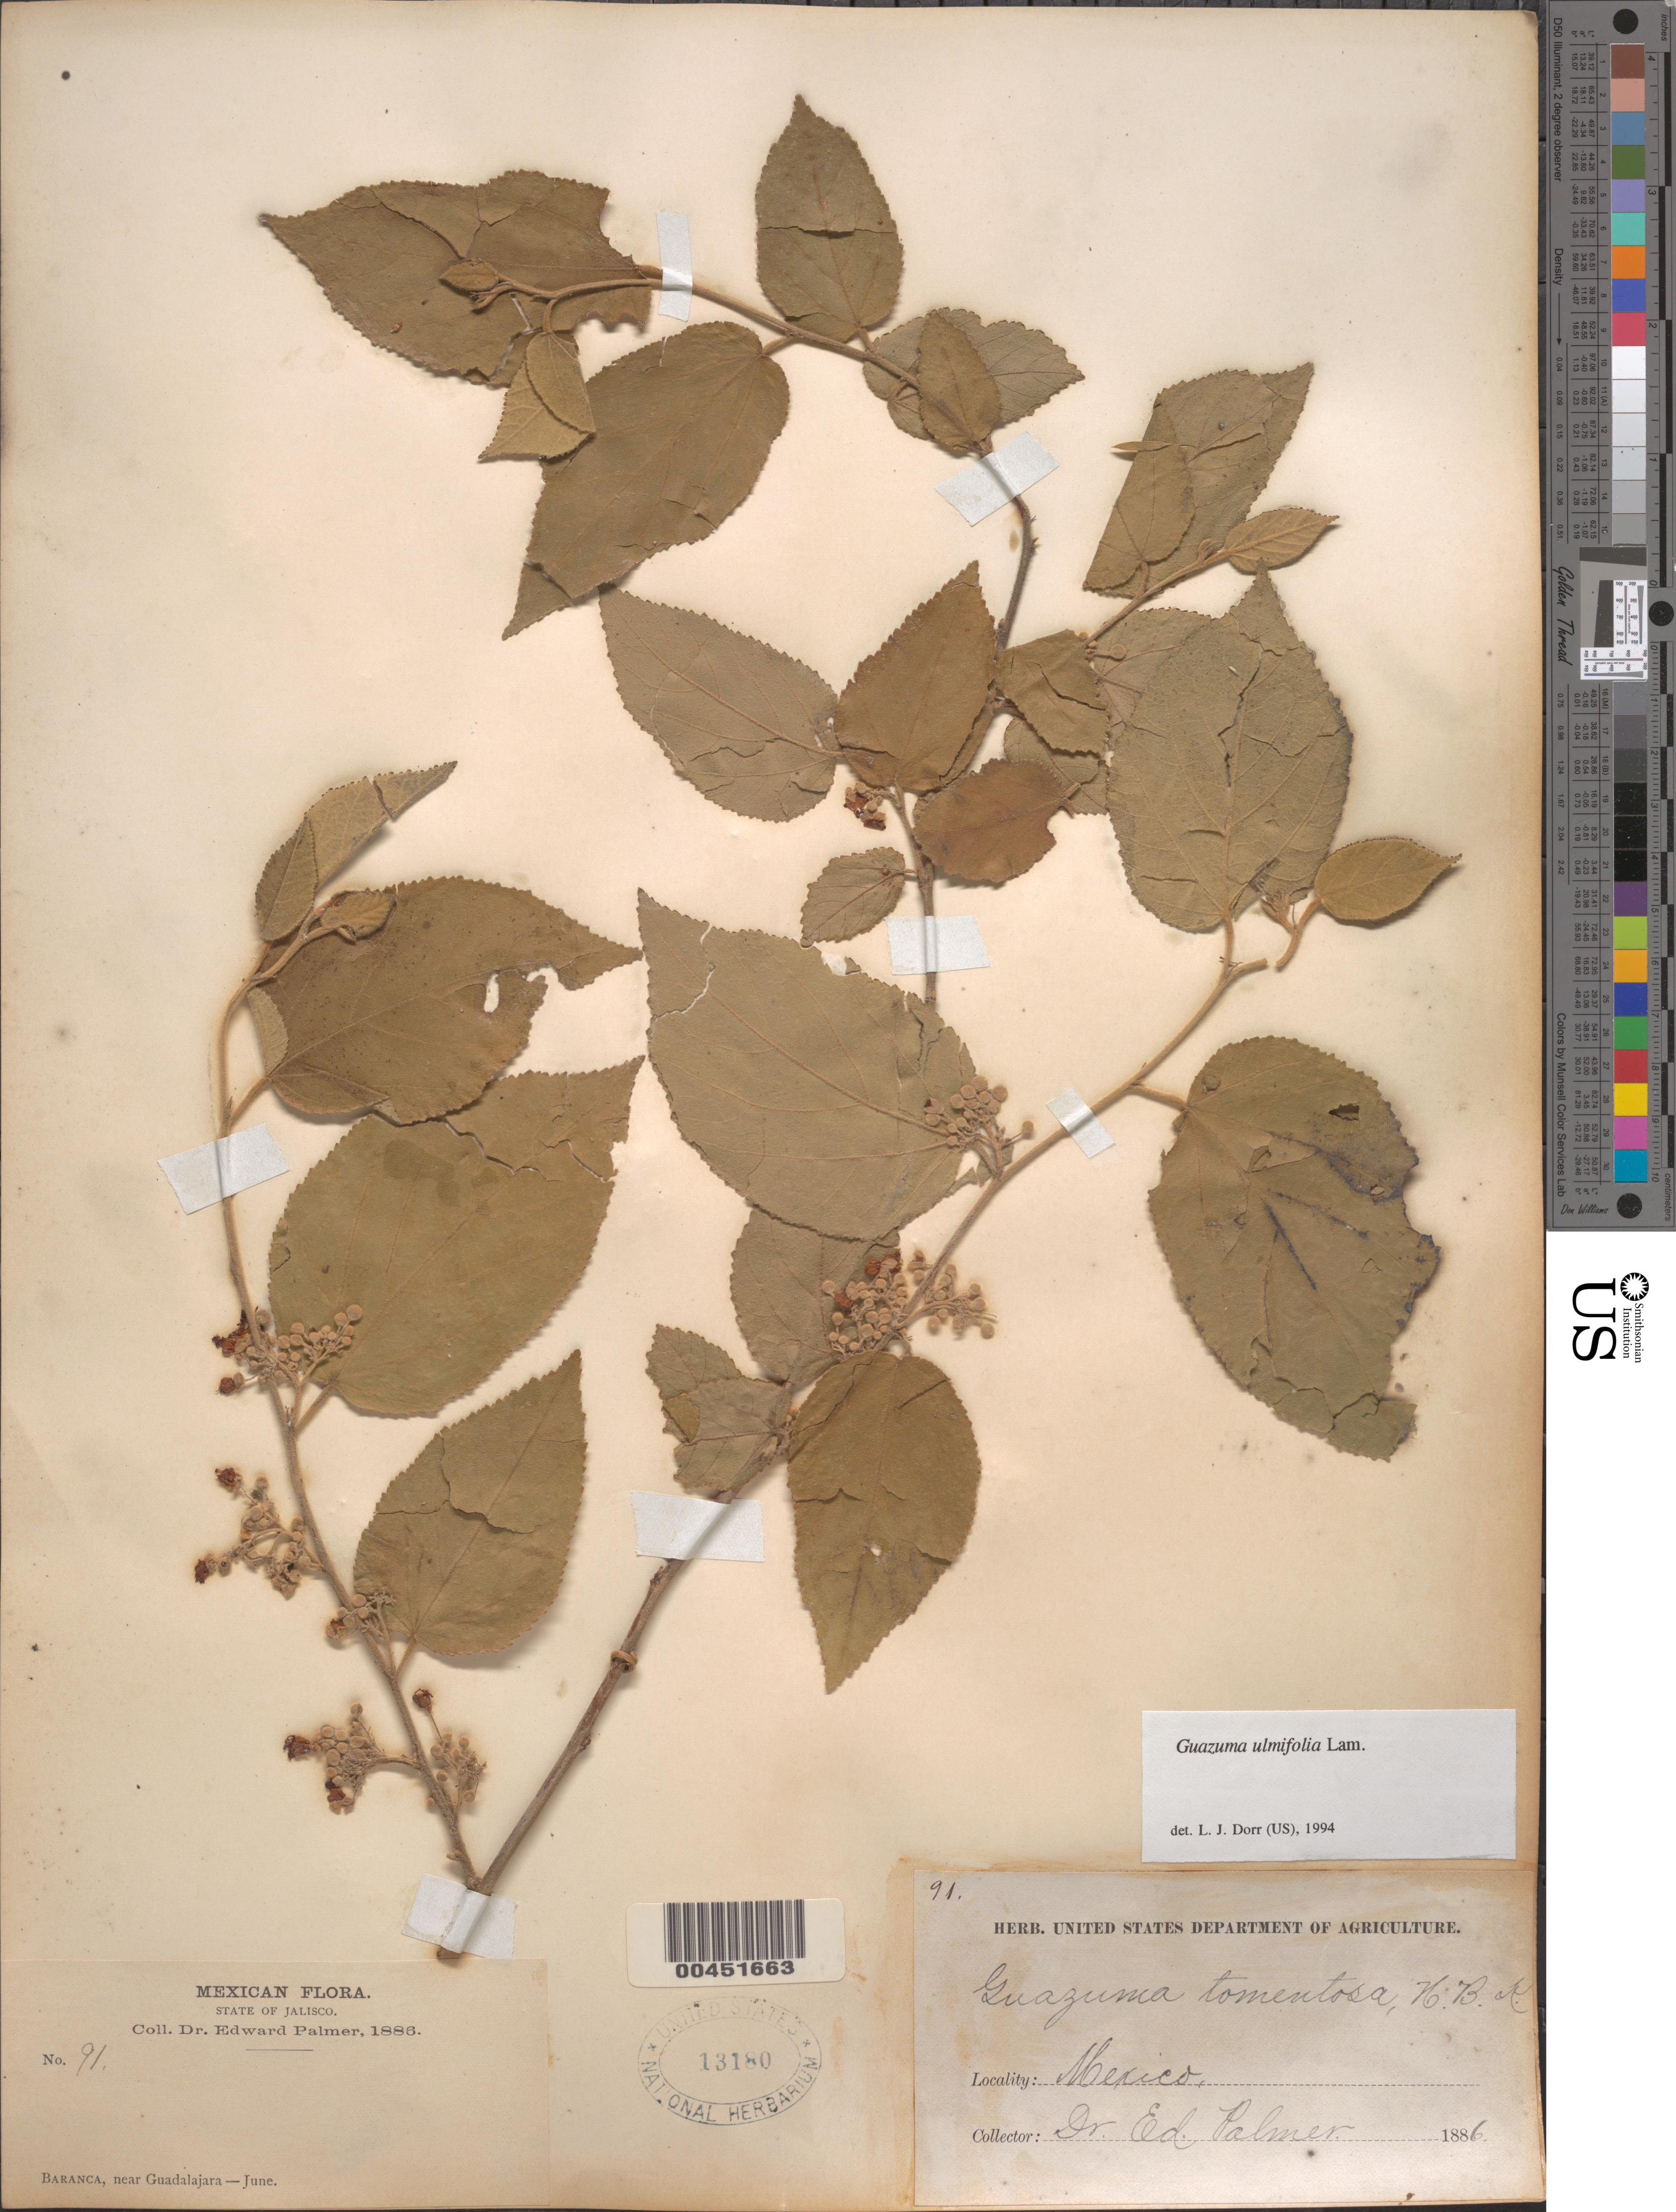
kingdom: Plantae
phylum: Tracheophyta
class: Magnoliopsida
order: Malvales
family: Malvaceae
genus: Guazuma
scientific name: Guazuma ulmifolia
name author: Lam.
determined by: Dorr, L. J., (BOT), Smithsonian Institution - National Museum of Natural History (UNITED STATES)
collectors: E. Palmer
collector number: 91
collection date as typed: Jun 1886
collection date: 1886-06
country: Mexico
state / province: Jalisco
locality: Near Guadalajara, Baranca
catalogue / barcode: US 13180